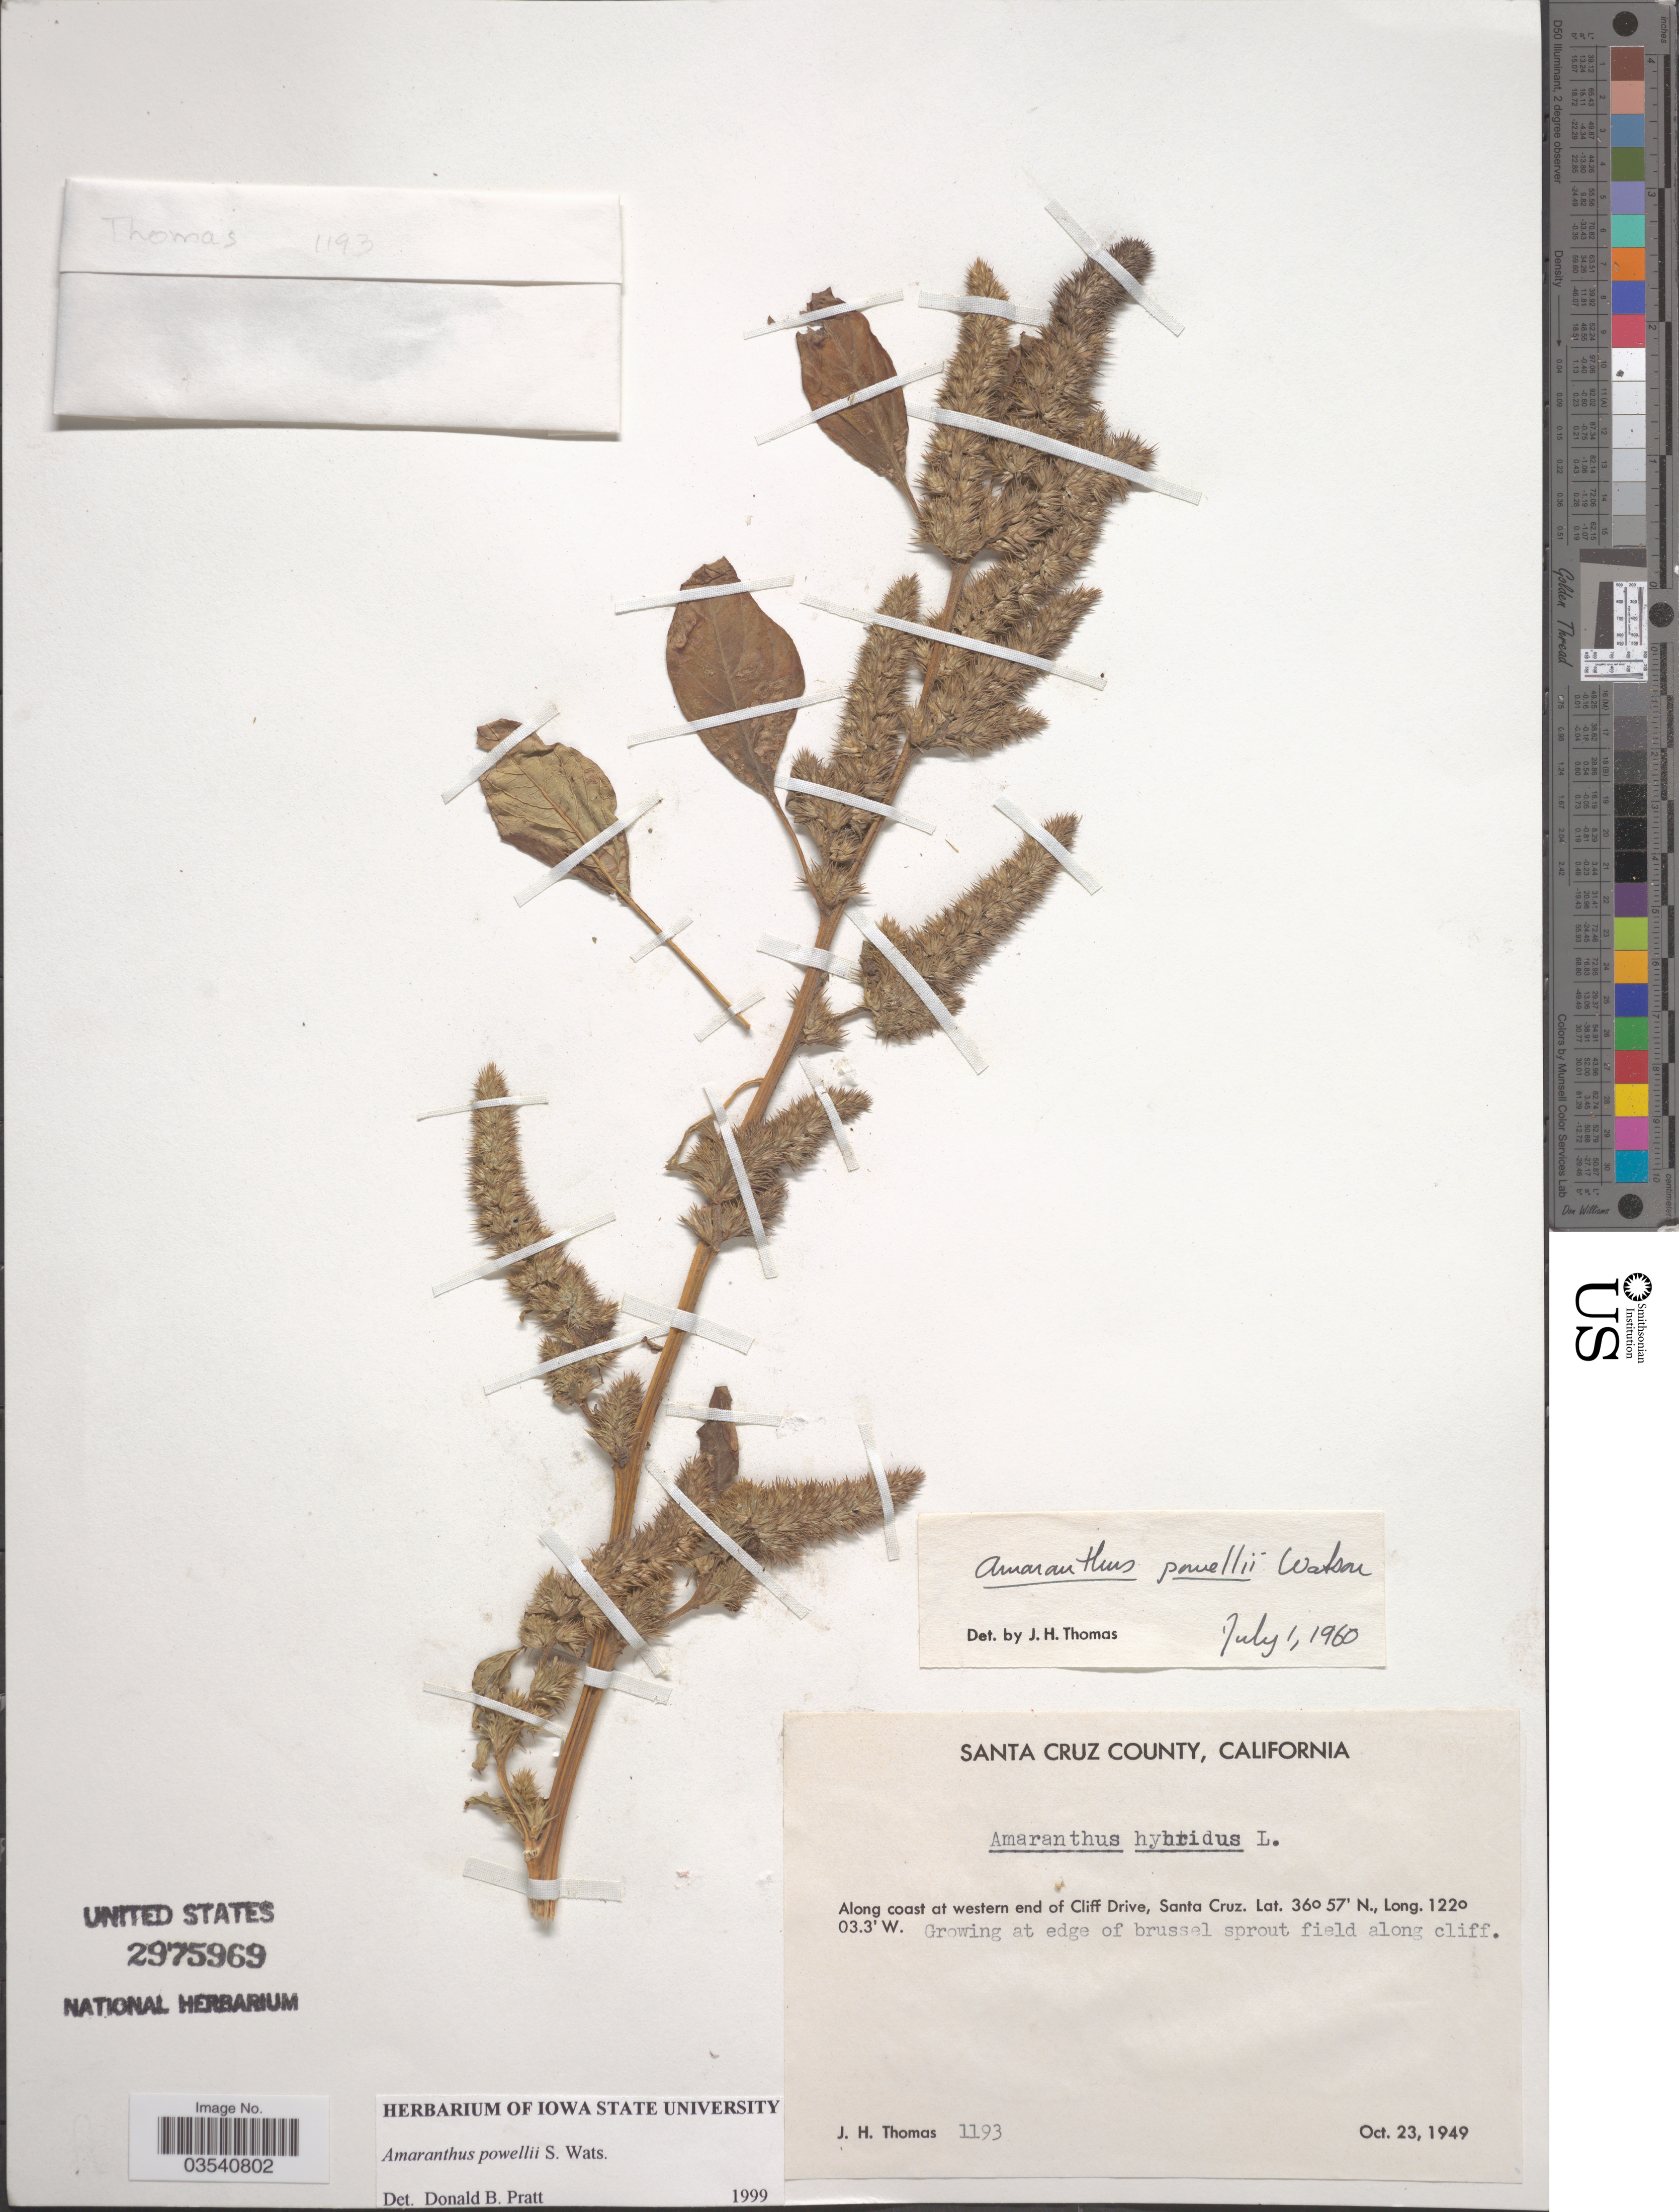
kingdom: Plantae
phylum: Tracheophyta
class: Magnoliopsida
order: Caryophyllales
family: Amaranthaceae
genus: Amaranthus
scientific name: Amaranthus powellii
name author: S. Watson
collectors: J. H. Thomas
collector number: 1193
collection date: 1949-10-23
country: United States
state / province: California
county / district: Santa Cruz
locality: Santa Cruz. Along coast at western end of Cliff Drive, Santa Cruz.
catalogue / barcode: US 2975969